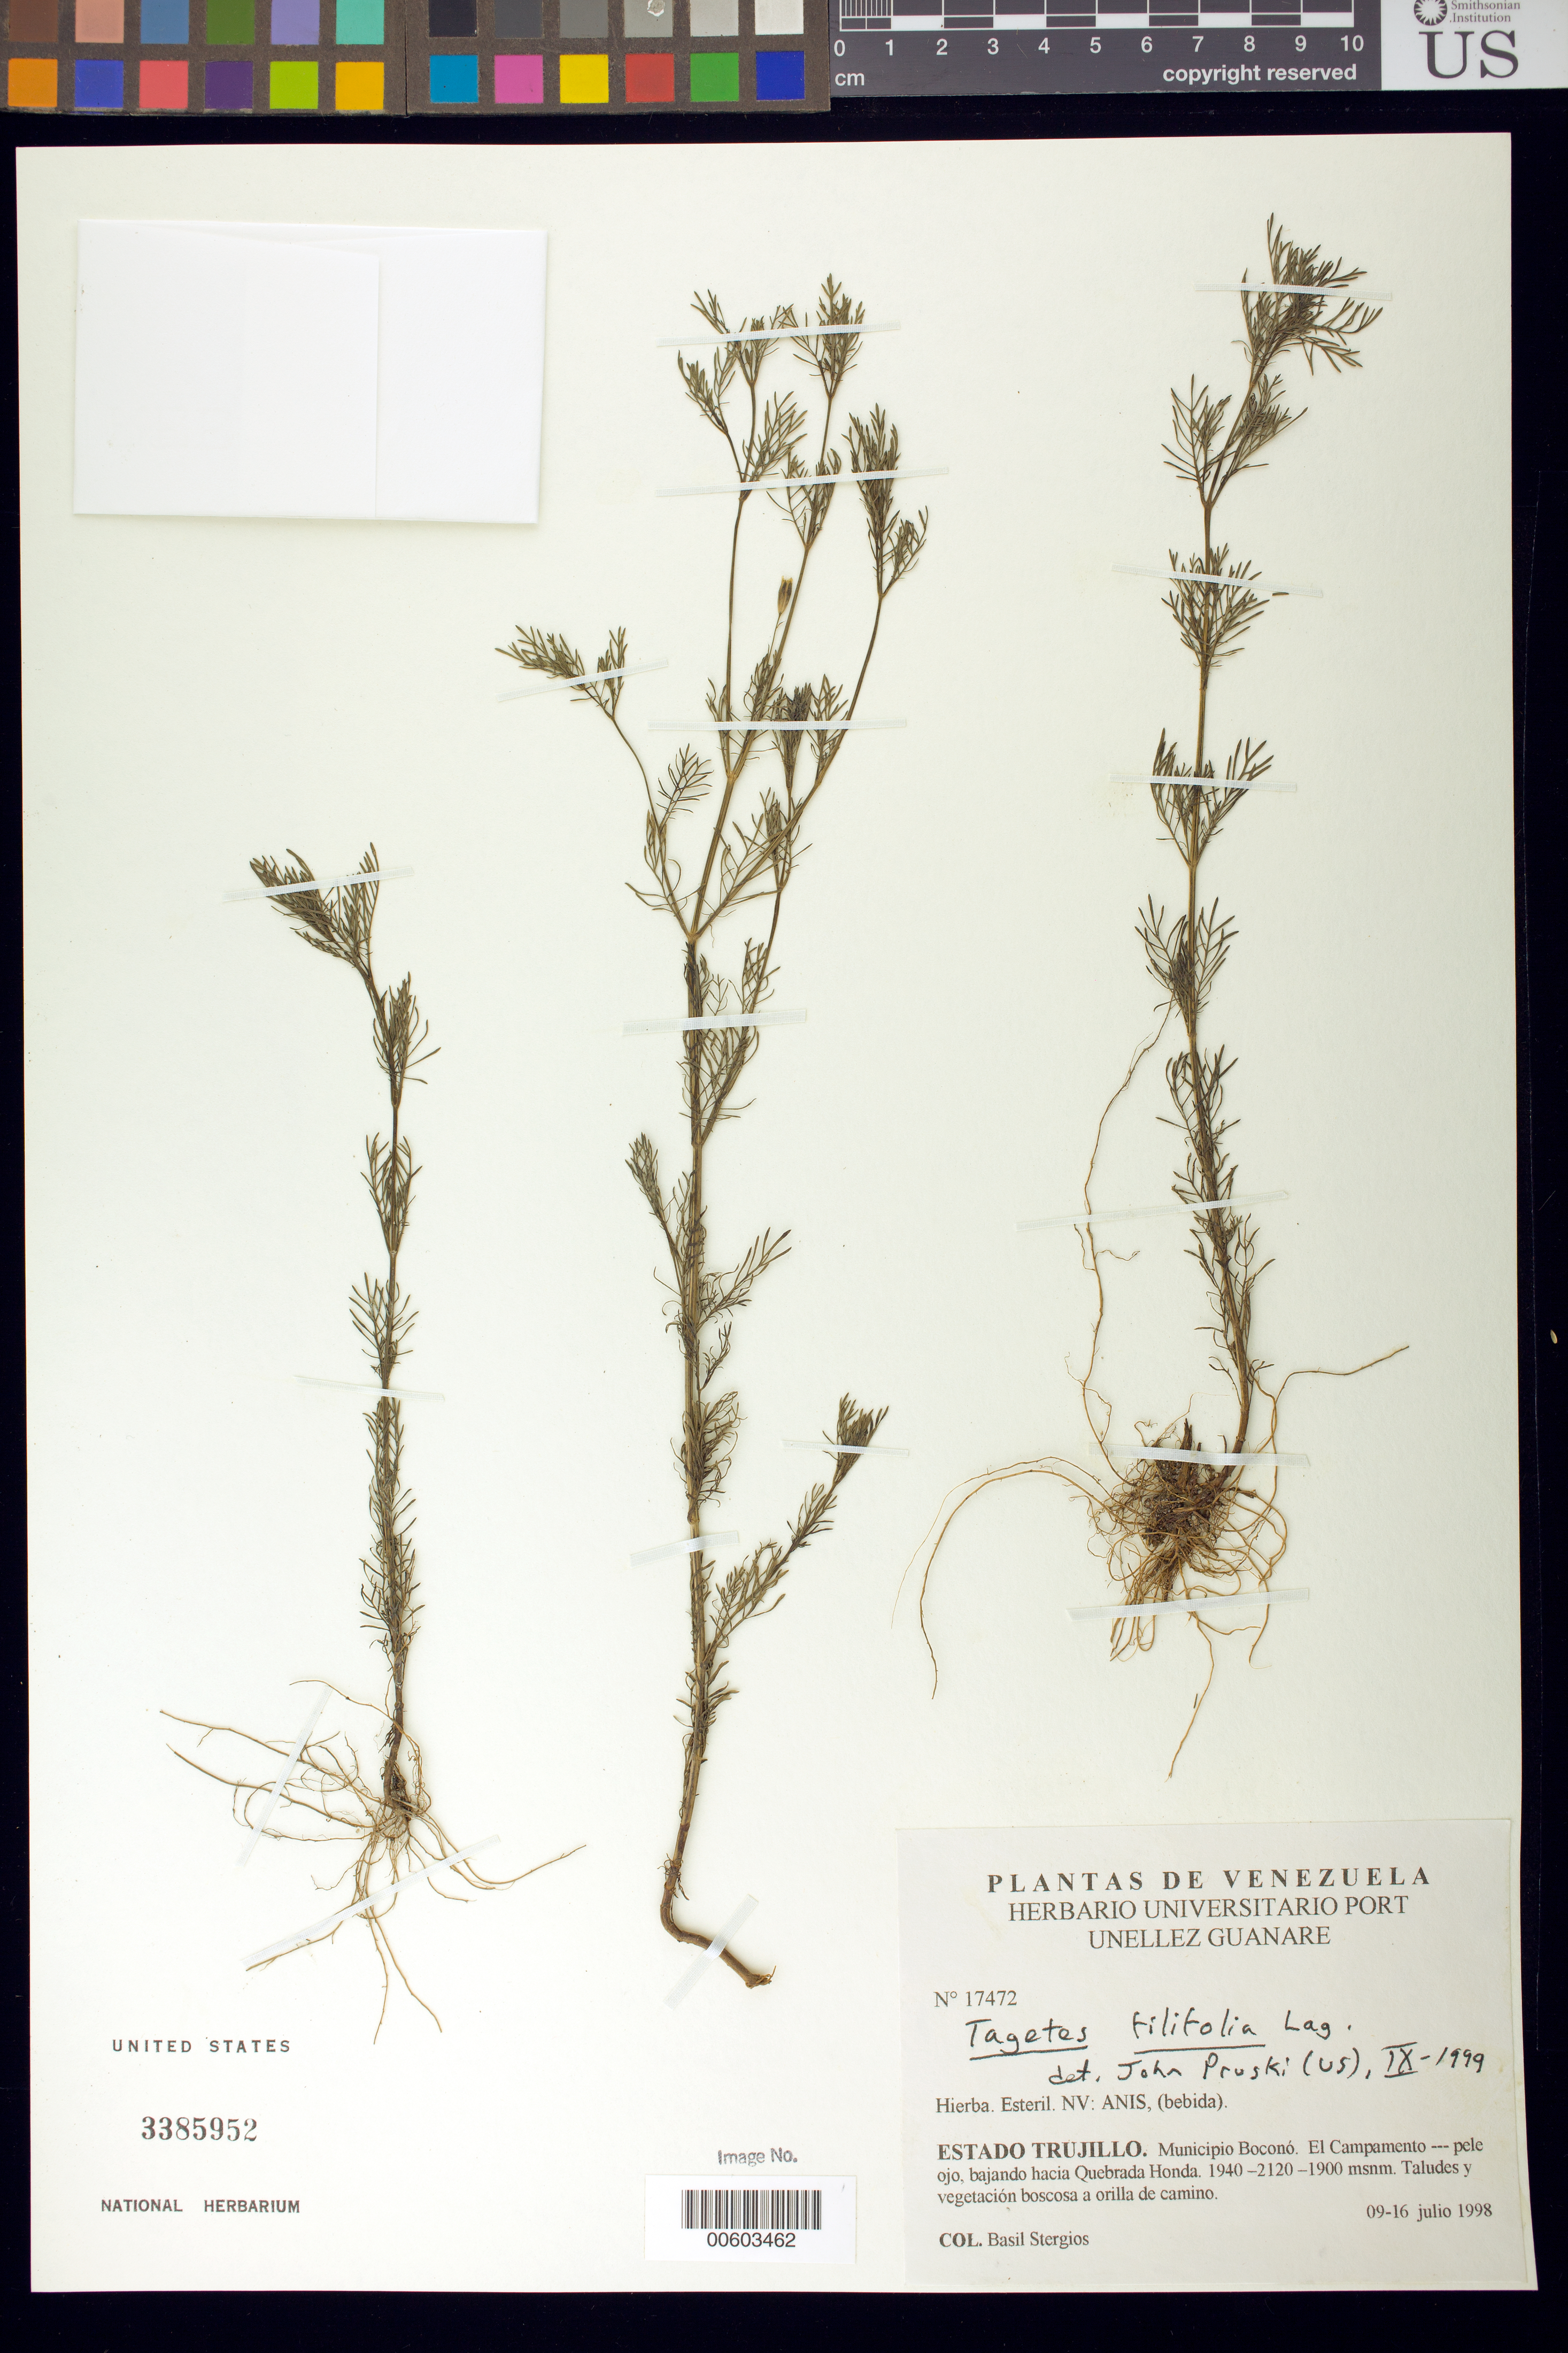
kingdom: Plantae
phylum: Tracheophyta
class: Magnoliopsida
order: Asterales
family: Asteraceae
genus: Tagetes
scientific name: Tagetes filifolia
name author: Lag.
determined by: Pruski, J. F.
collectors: B. G. Stergios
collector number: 17472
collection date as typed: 09 Jul 1998 to 16 Jul 1998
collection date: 1998-07-09/1998-07-16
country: Venezuela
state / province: Trujillo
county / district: Boconó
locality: Parque Nacional Guaramacal, El campamento-pele ojo, bajando hacia Quebrada Honda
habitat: Taludes y vegetación boscosa a orilla de camino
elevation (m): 1900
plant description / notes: Common name: Anis; PORT, US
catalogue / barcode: US 3385952